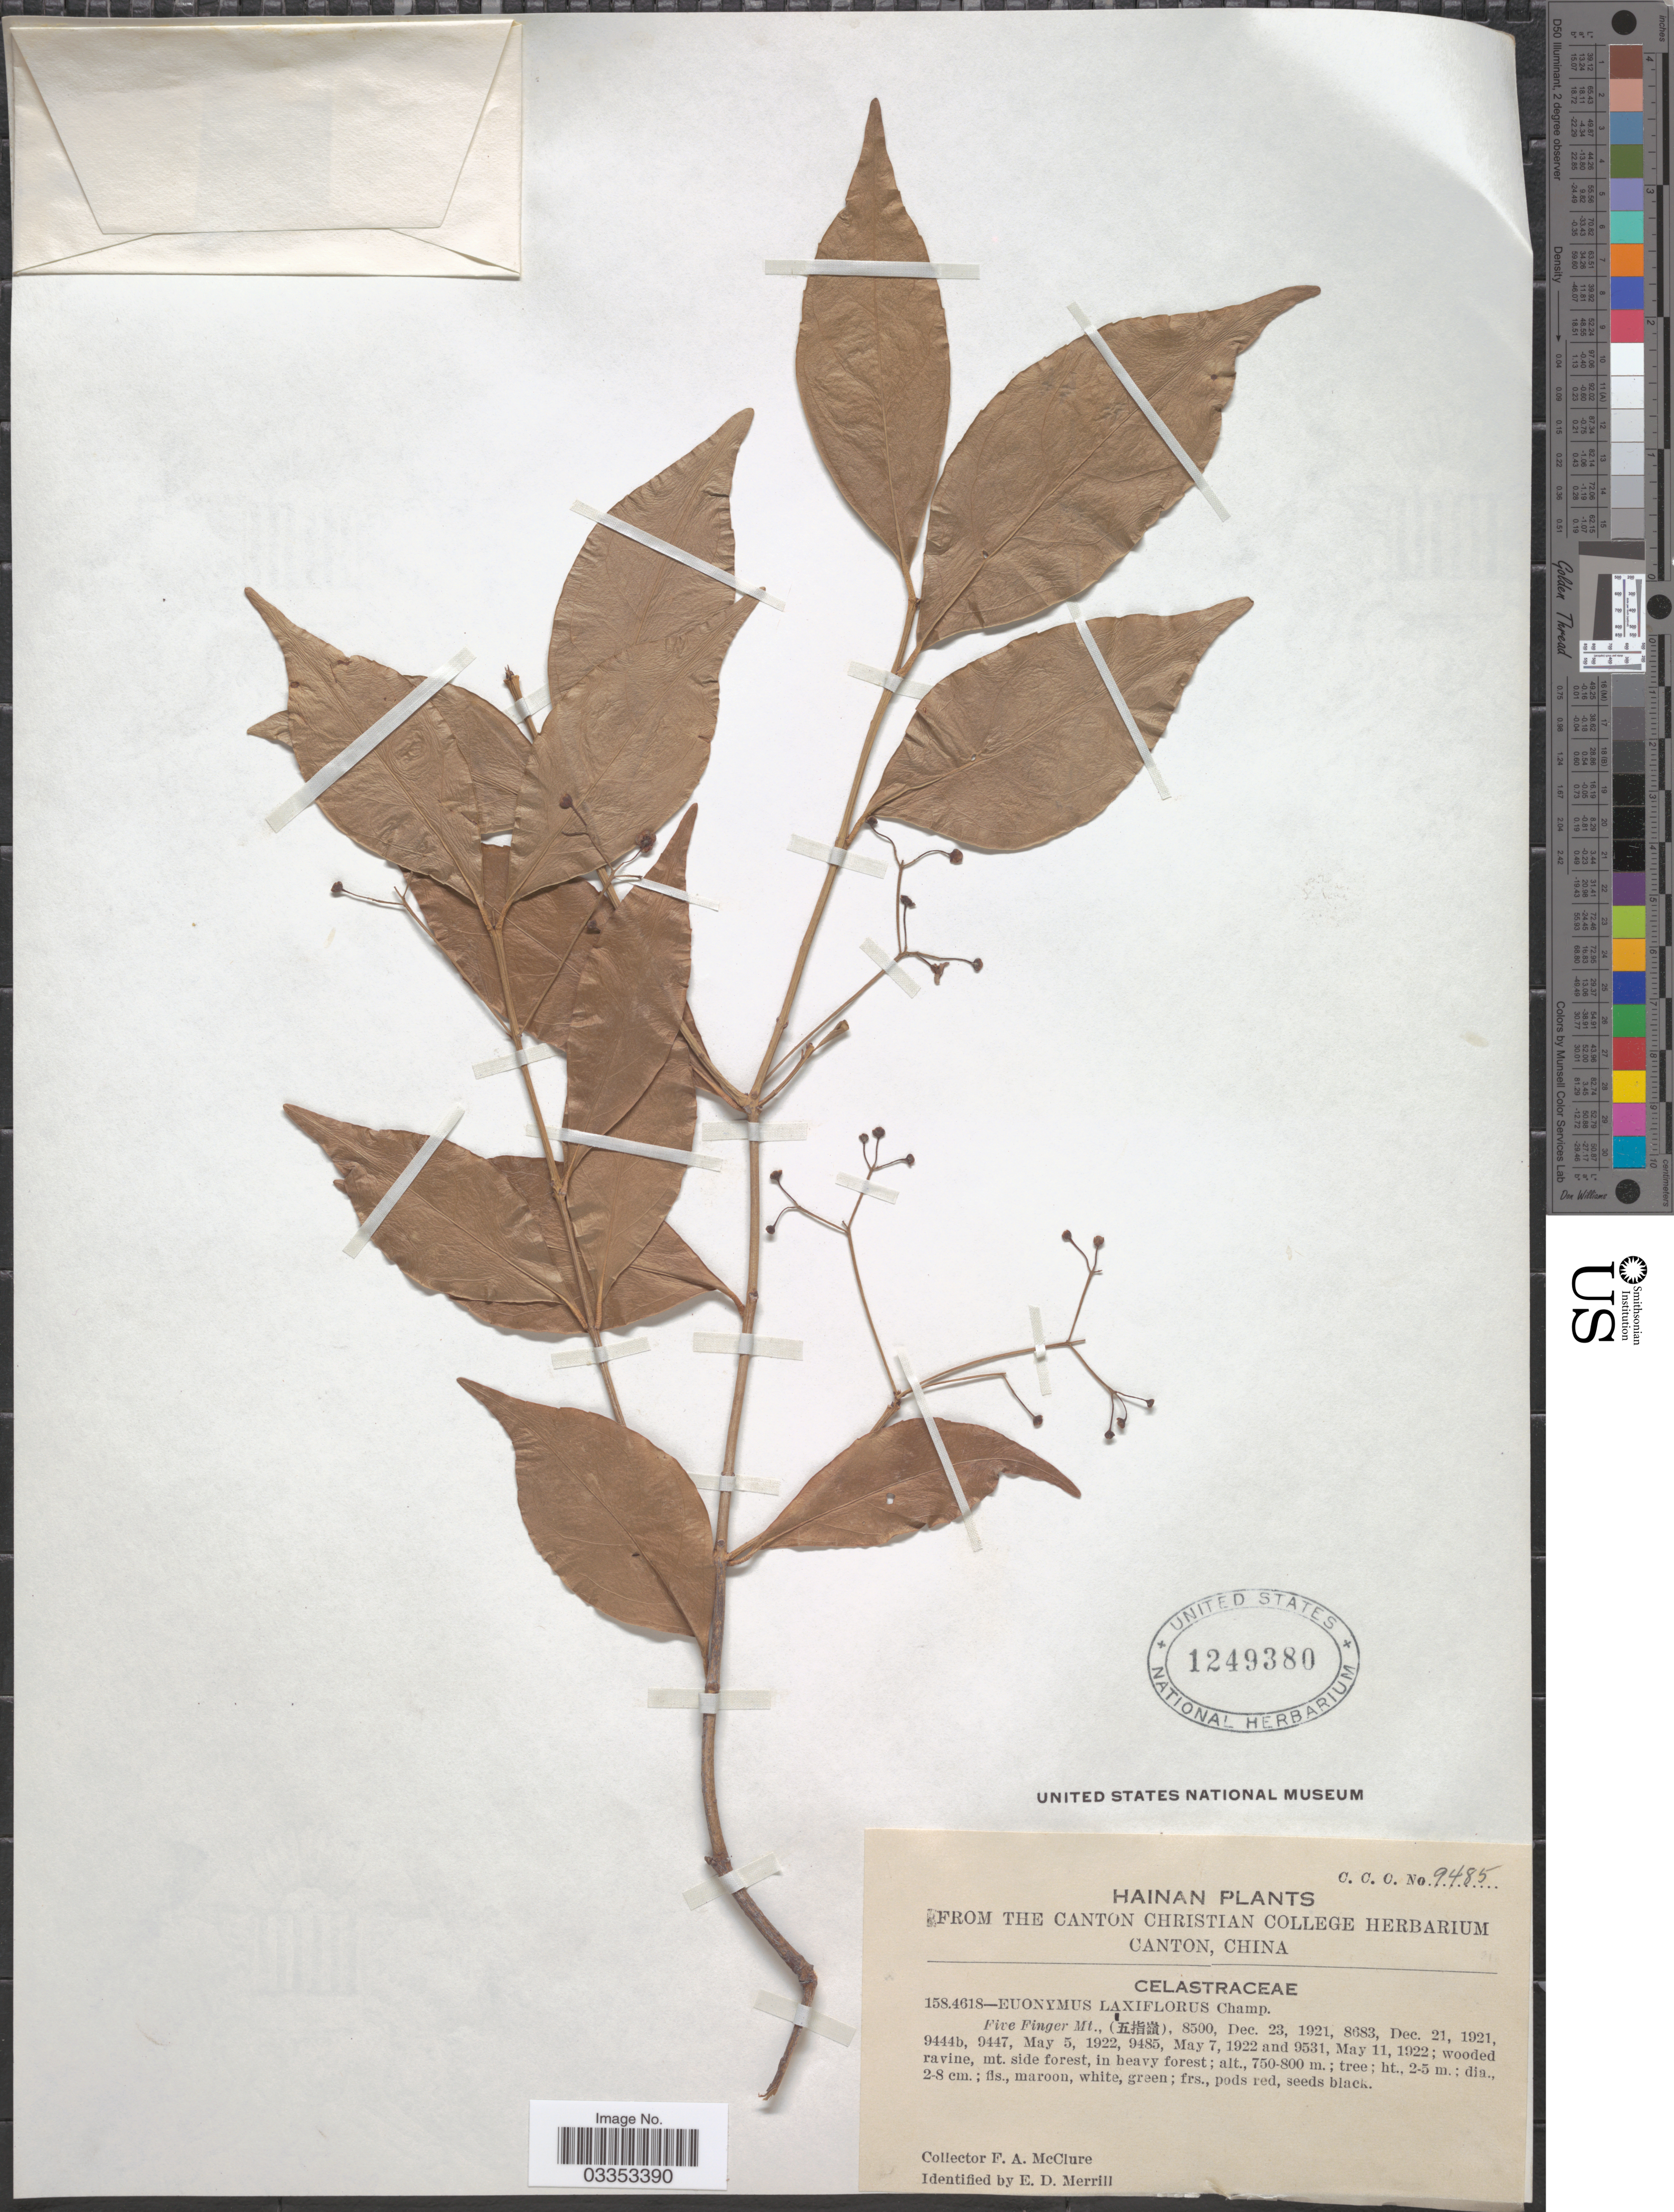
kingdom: Plantae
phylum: Tracheophyta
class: Magnoliopsida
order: Celastrales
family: Celastraceae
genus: Euonymus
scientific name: Euonymus laxiflorus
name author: Champ. ex Benth.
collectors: F. A. McClure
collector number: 9485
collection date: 1922-05-07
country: China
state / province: Hainan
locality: Five Finger Mt. (X).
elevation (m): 750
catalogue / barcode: US 1249380